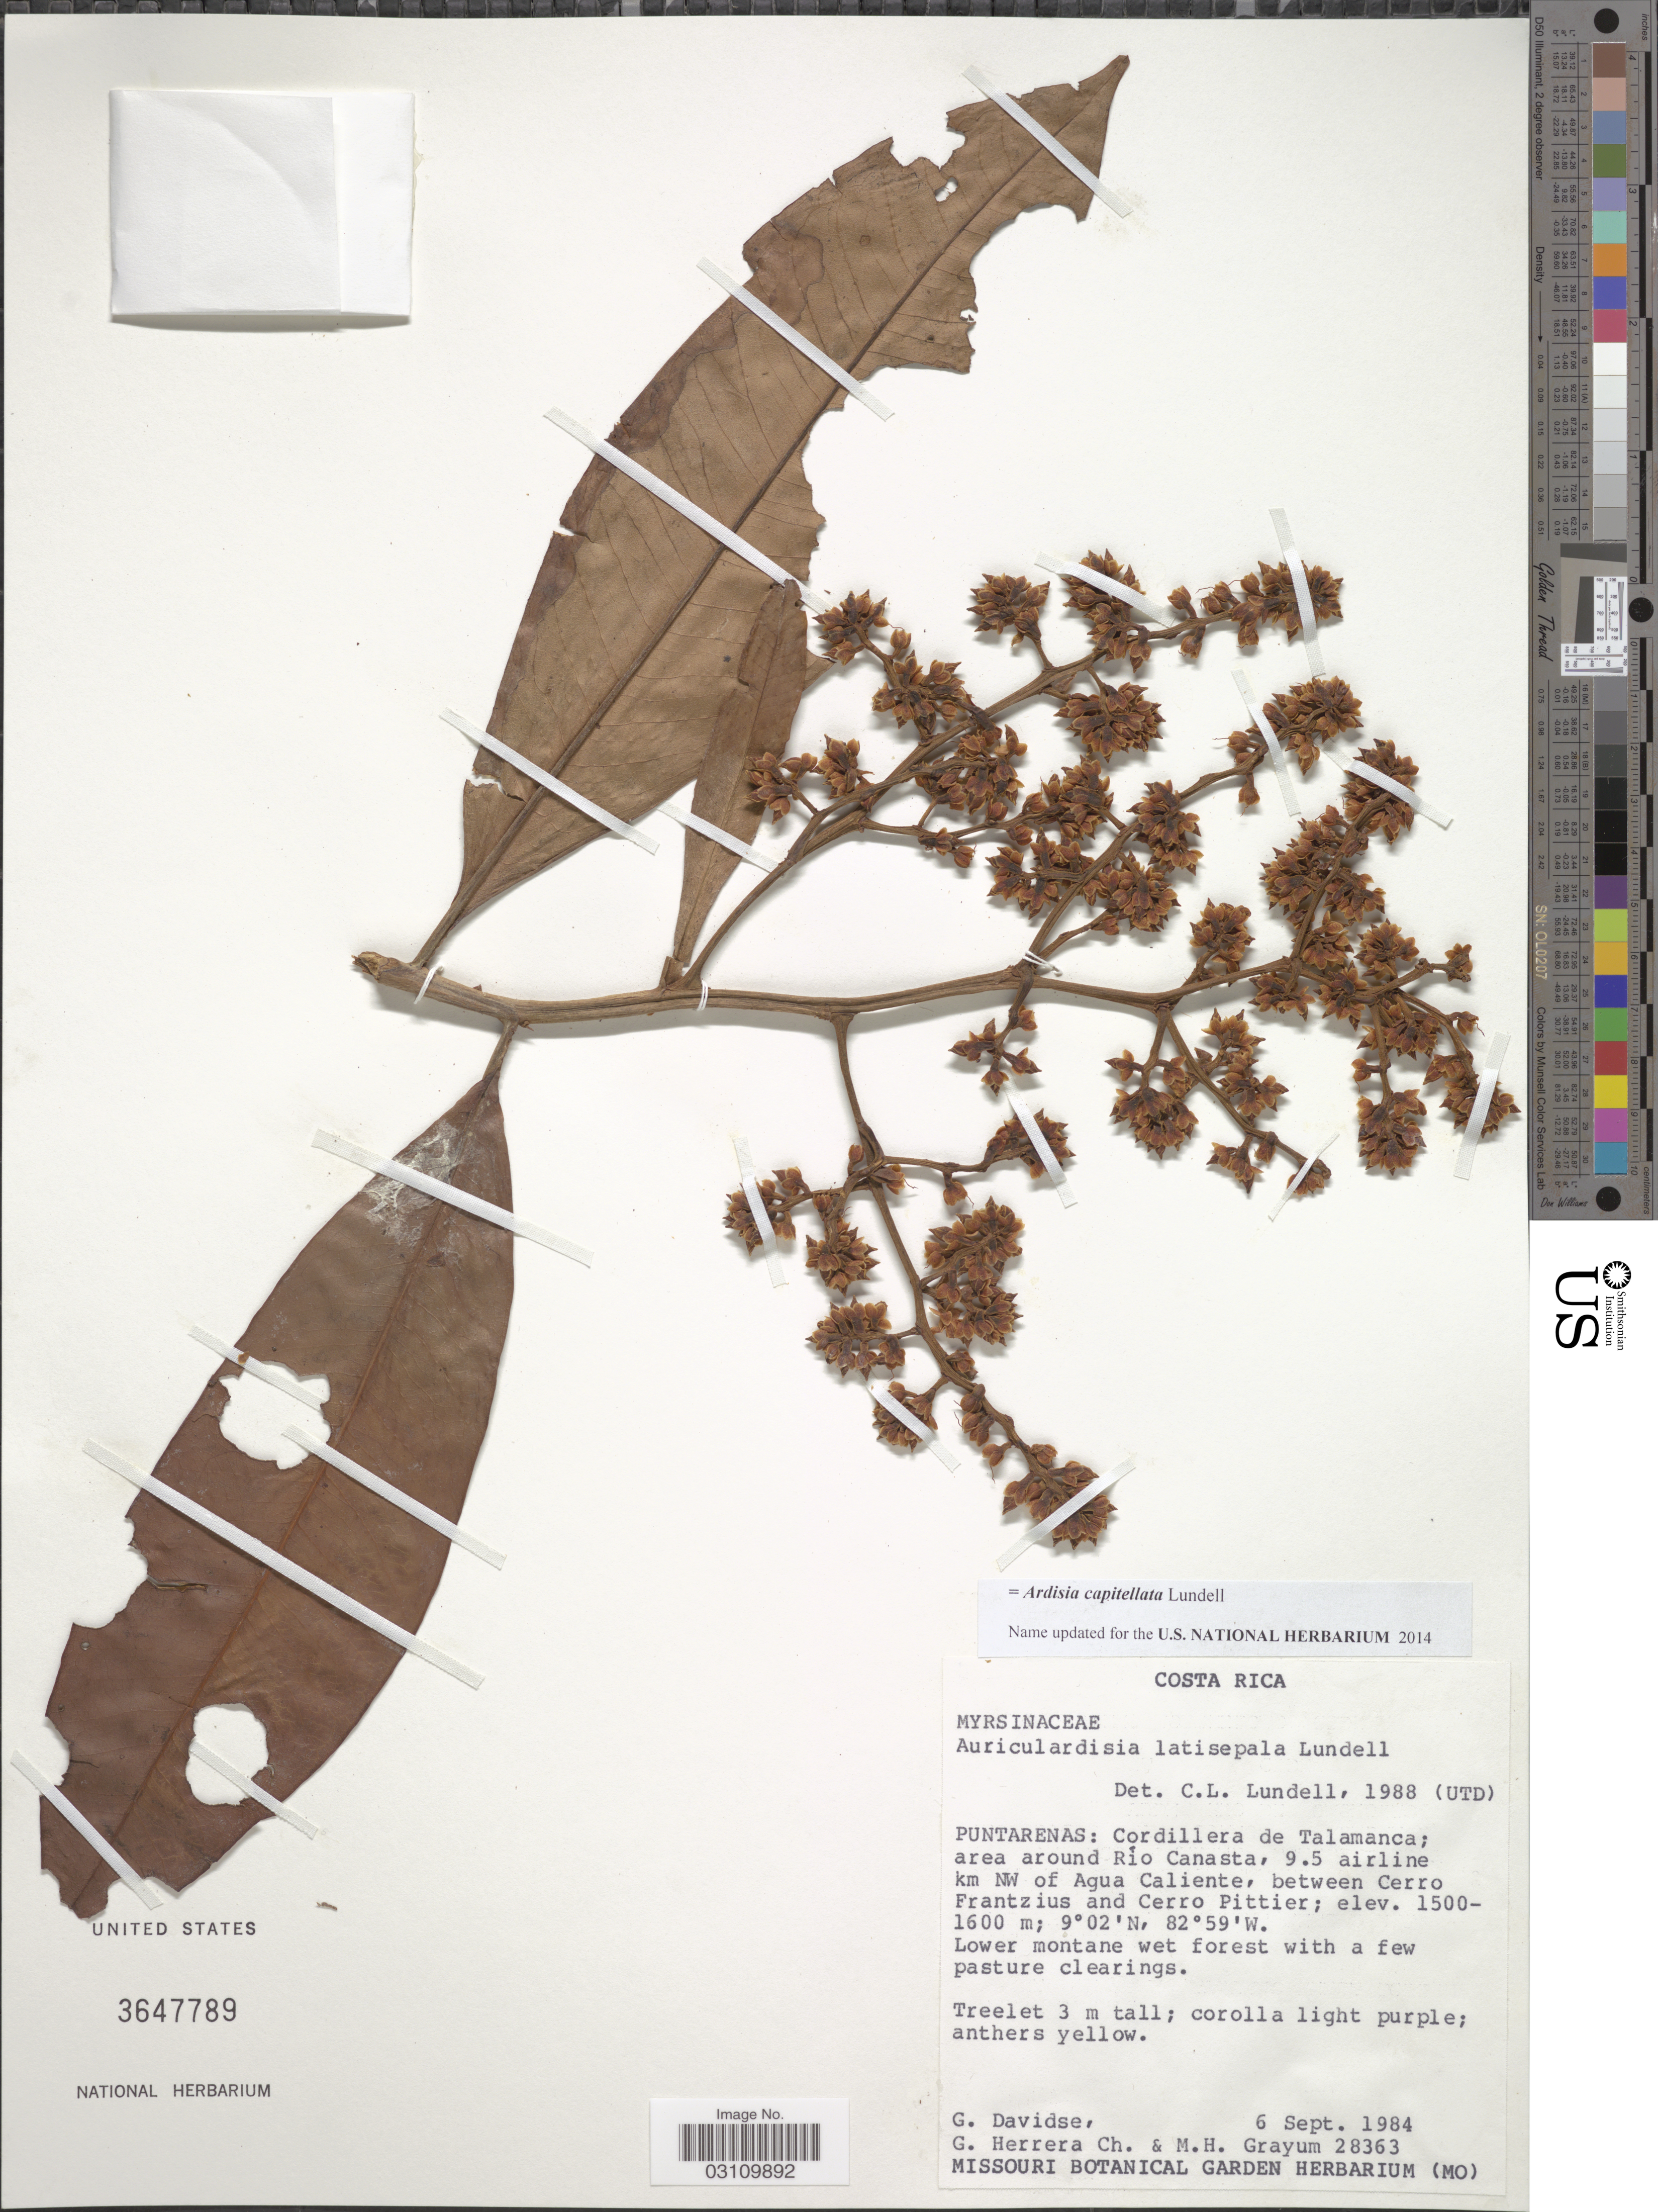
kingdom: Plantae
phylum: Tracheophyta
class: Magnoliopsida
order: Ericales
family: Primulaceae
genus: Ardisia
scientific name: Ardisia capitellata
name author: Lundell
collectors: G. Davidse, G. Herrera Ch. & M. H. Grayum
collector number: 28363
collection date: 1984-09-06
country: Costa Rica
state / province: Puntarenas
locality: Cordillera de Talamanca; area around Río Canasta, 9.5. airline km NW of Agua Caliente, between Cerro Frantzius and Cerro Pittier.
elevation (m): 1500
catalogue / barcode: US 3647789